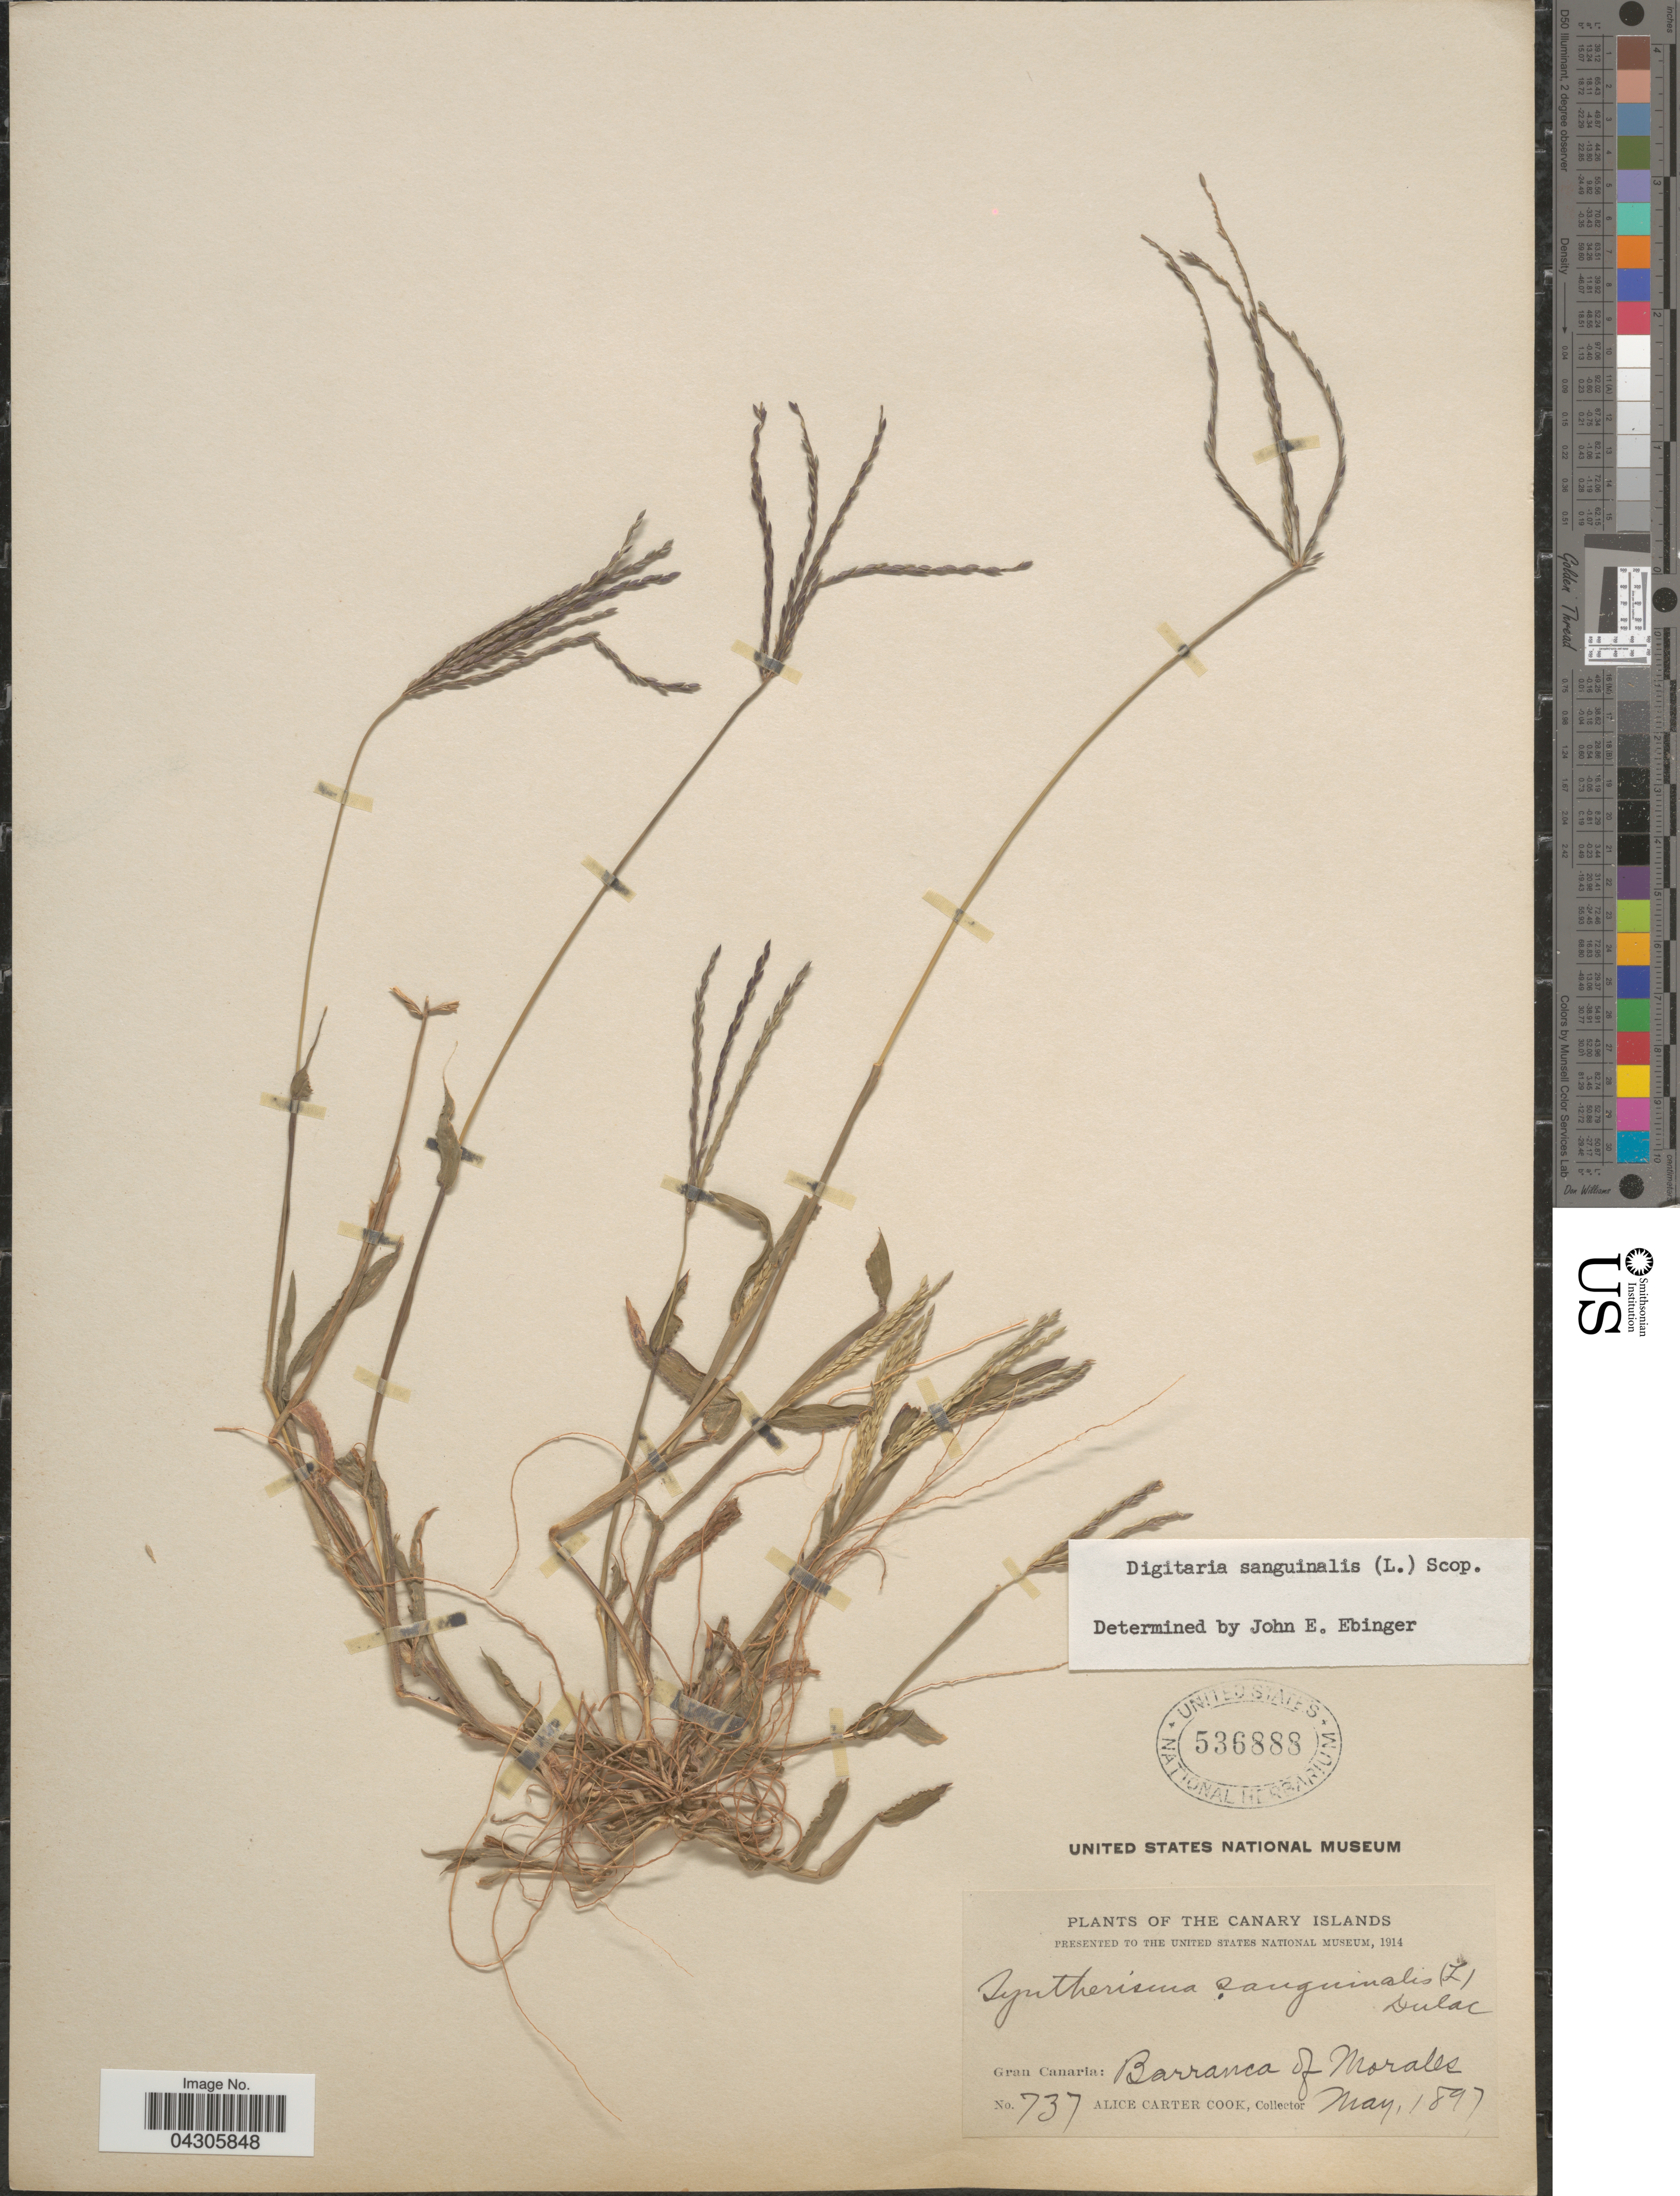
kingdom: Plantae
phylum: Tracheophyta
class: Liliopsida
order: Poales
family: Poaceae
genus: Digitaria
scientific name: Digitaria sanguinalis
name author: (L.) Scop.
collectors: Alice C. Cook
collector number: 737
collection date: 1897-05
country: Spain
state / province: Canarias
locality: Canary Islands. Gran Canaria: Barranca of Morales.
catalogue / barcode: US 536888